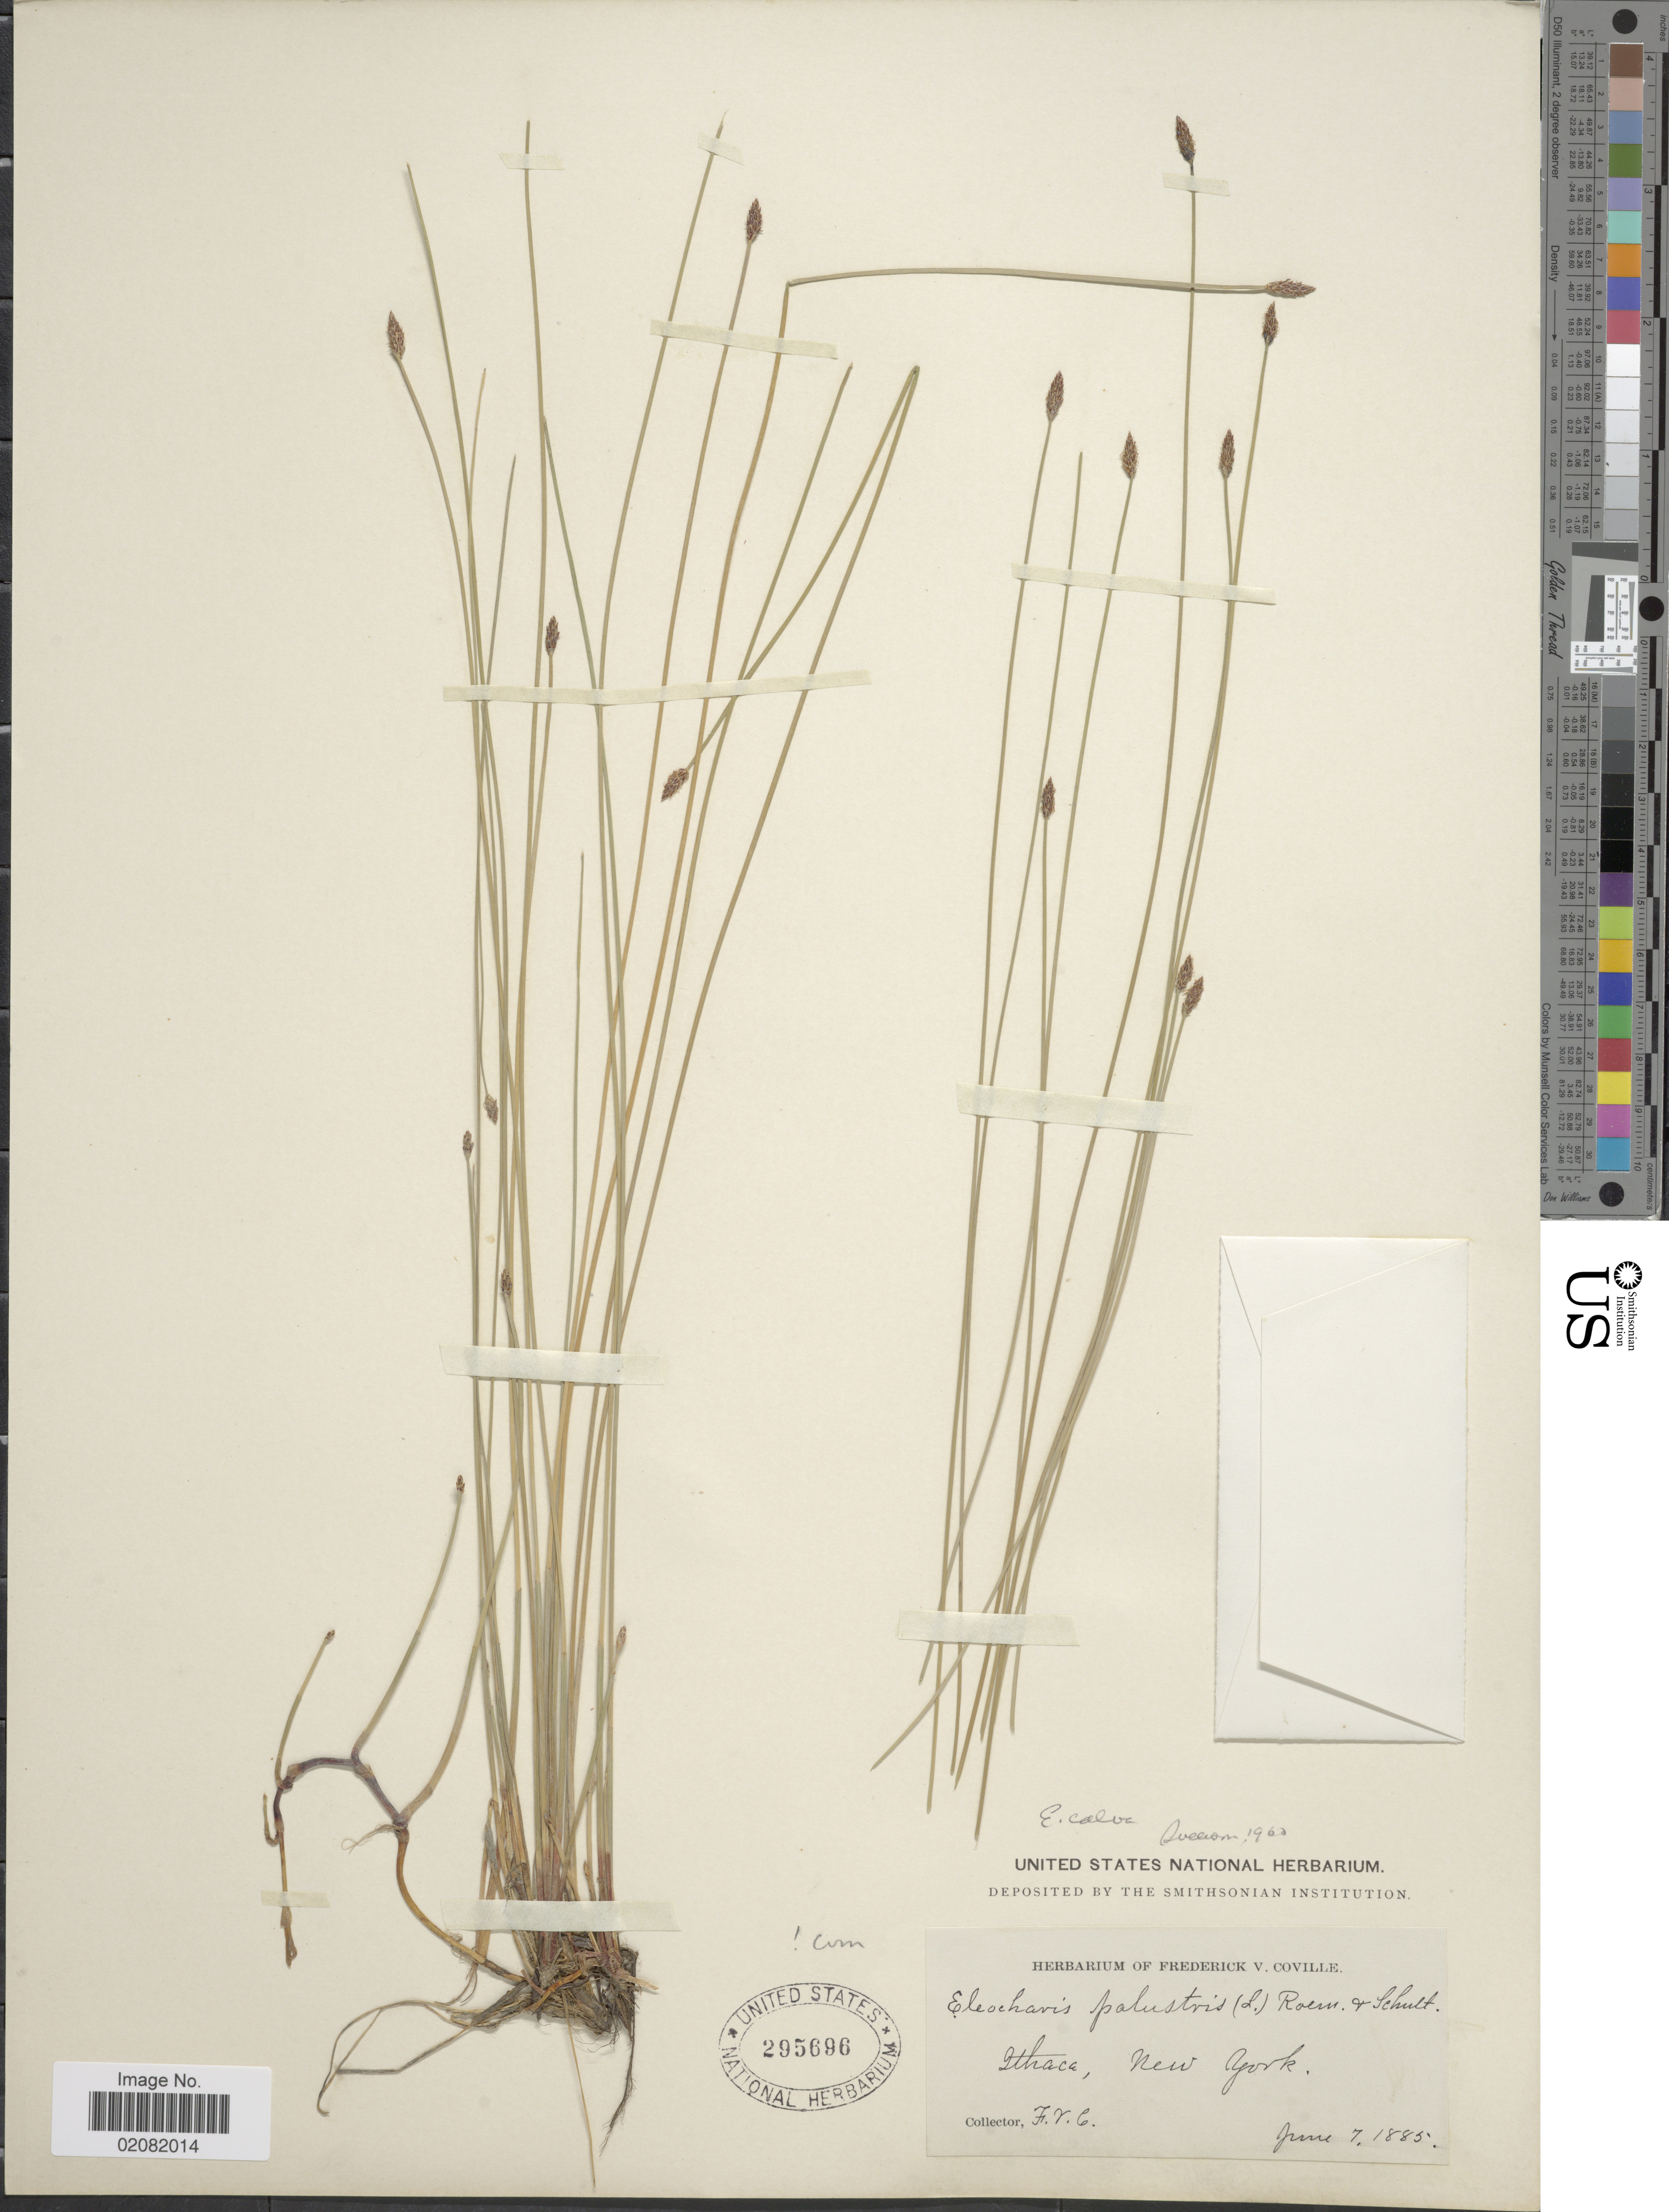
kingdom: Plantae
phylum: Tracheophyta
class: Liliopsida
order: Poales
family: Cyperaceae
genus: Eleocharis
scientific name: Eleocharis erythropoda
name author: Steud.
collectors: F. V. Coville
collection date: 1885-06-07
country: United States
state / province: New York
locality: Ithaca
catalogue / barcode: US 295696